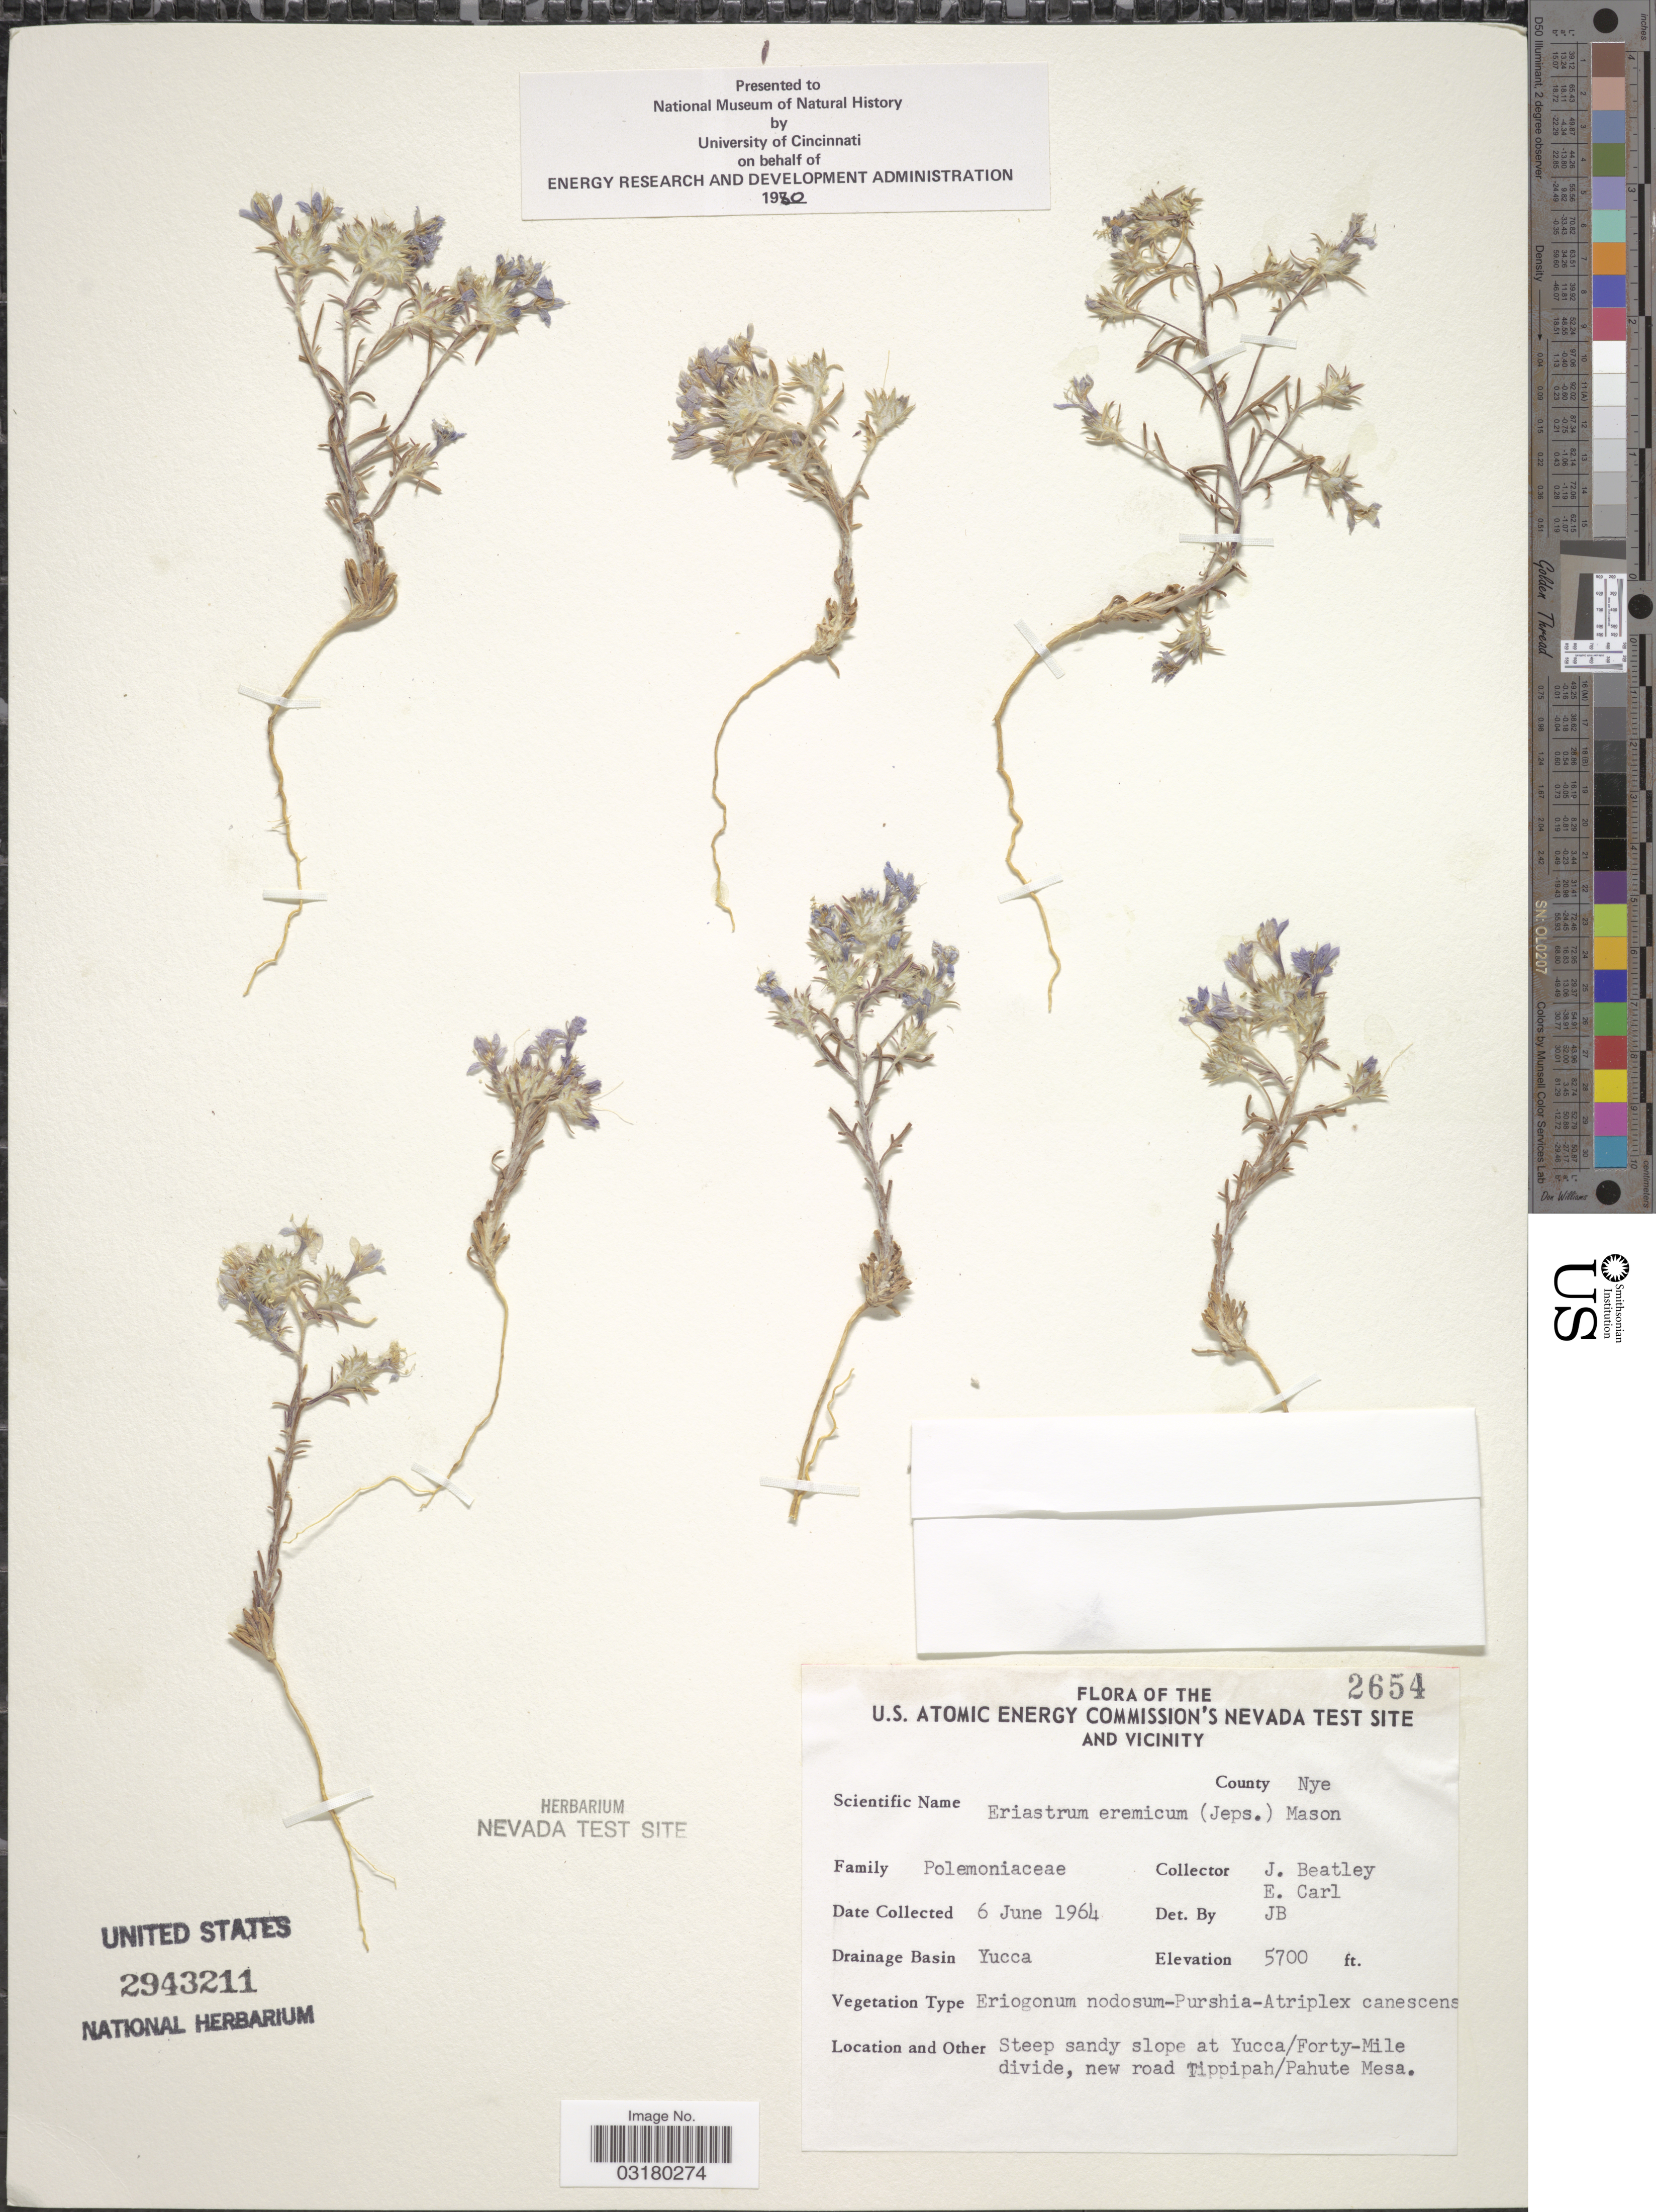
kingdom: Plantae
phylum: Tracheophyta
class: Magnoliopsida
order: Ericales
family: Polemoniaceae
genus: Eriastrum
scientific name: Eriastrum eremicum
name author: (Jeps.) H. Mason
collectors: J. C. Beatley & E. Carl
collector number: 2654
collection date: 1964-06-06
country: United States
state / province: Nevada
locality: The U. S. Atomic Energy Commission's Nevada Test Site and Vicinity. County Nye. Drainage Basin Yucca. At Yucca/ Forty-Mile divide, new road Tippipah/ Pahute Mesa.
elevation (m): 1737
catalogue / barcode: US 2943211